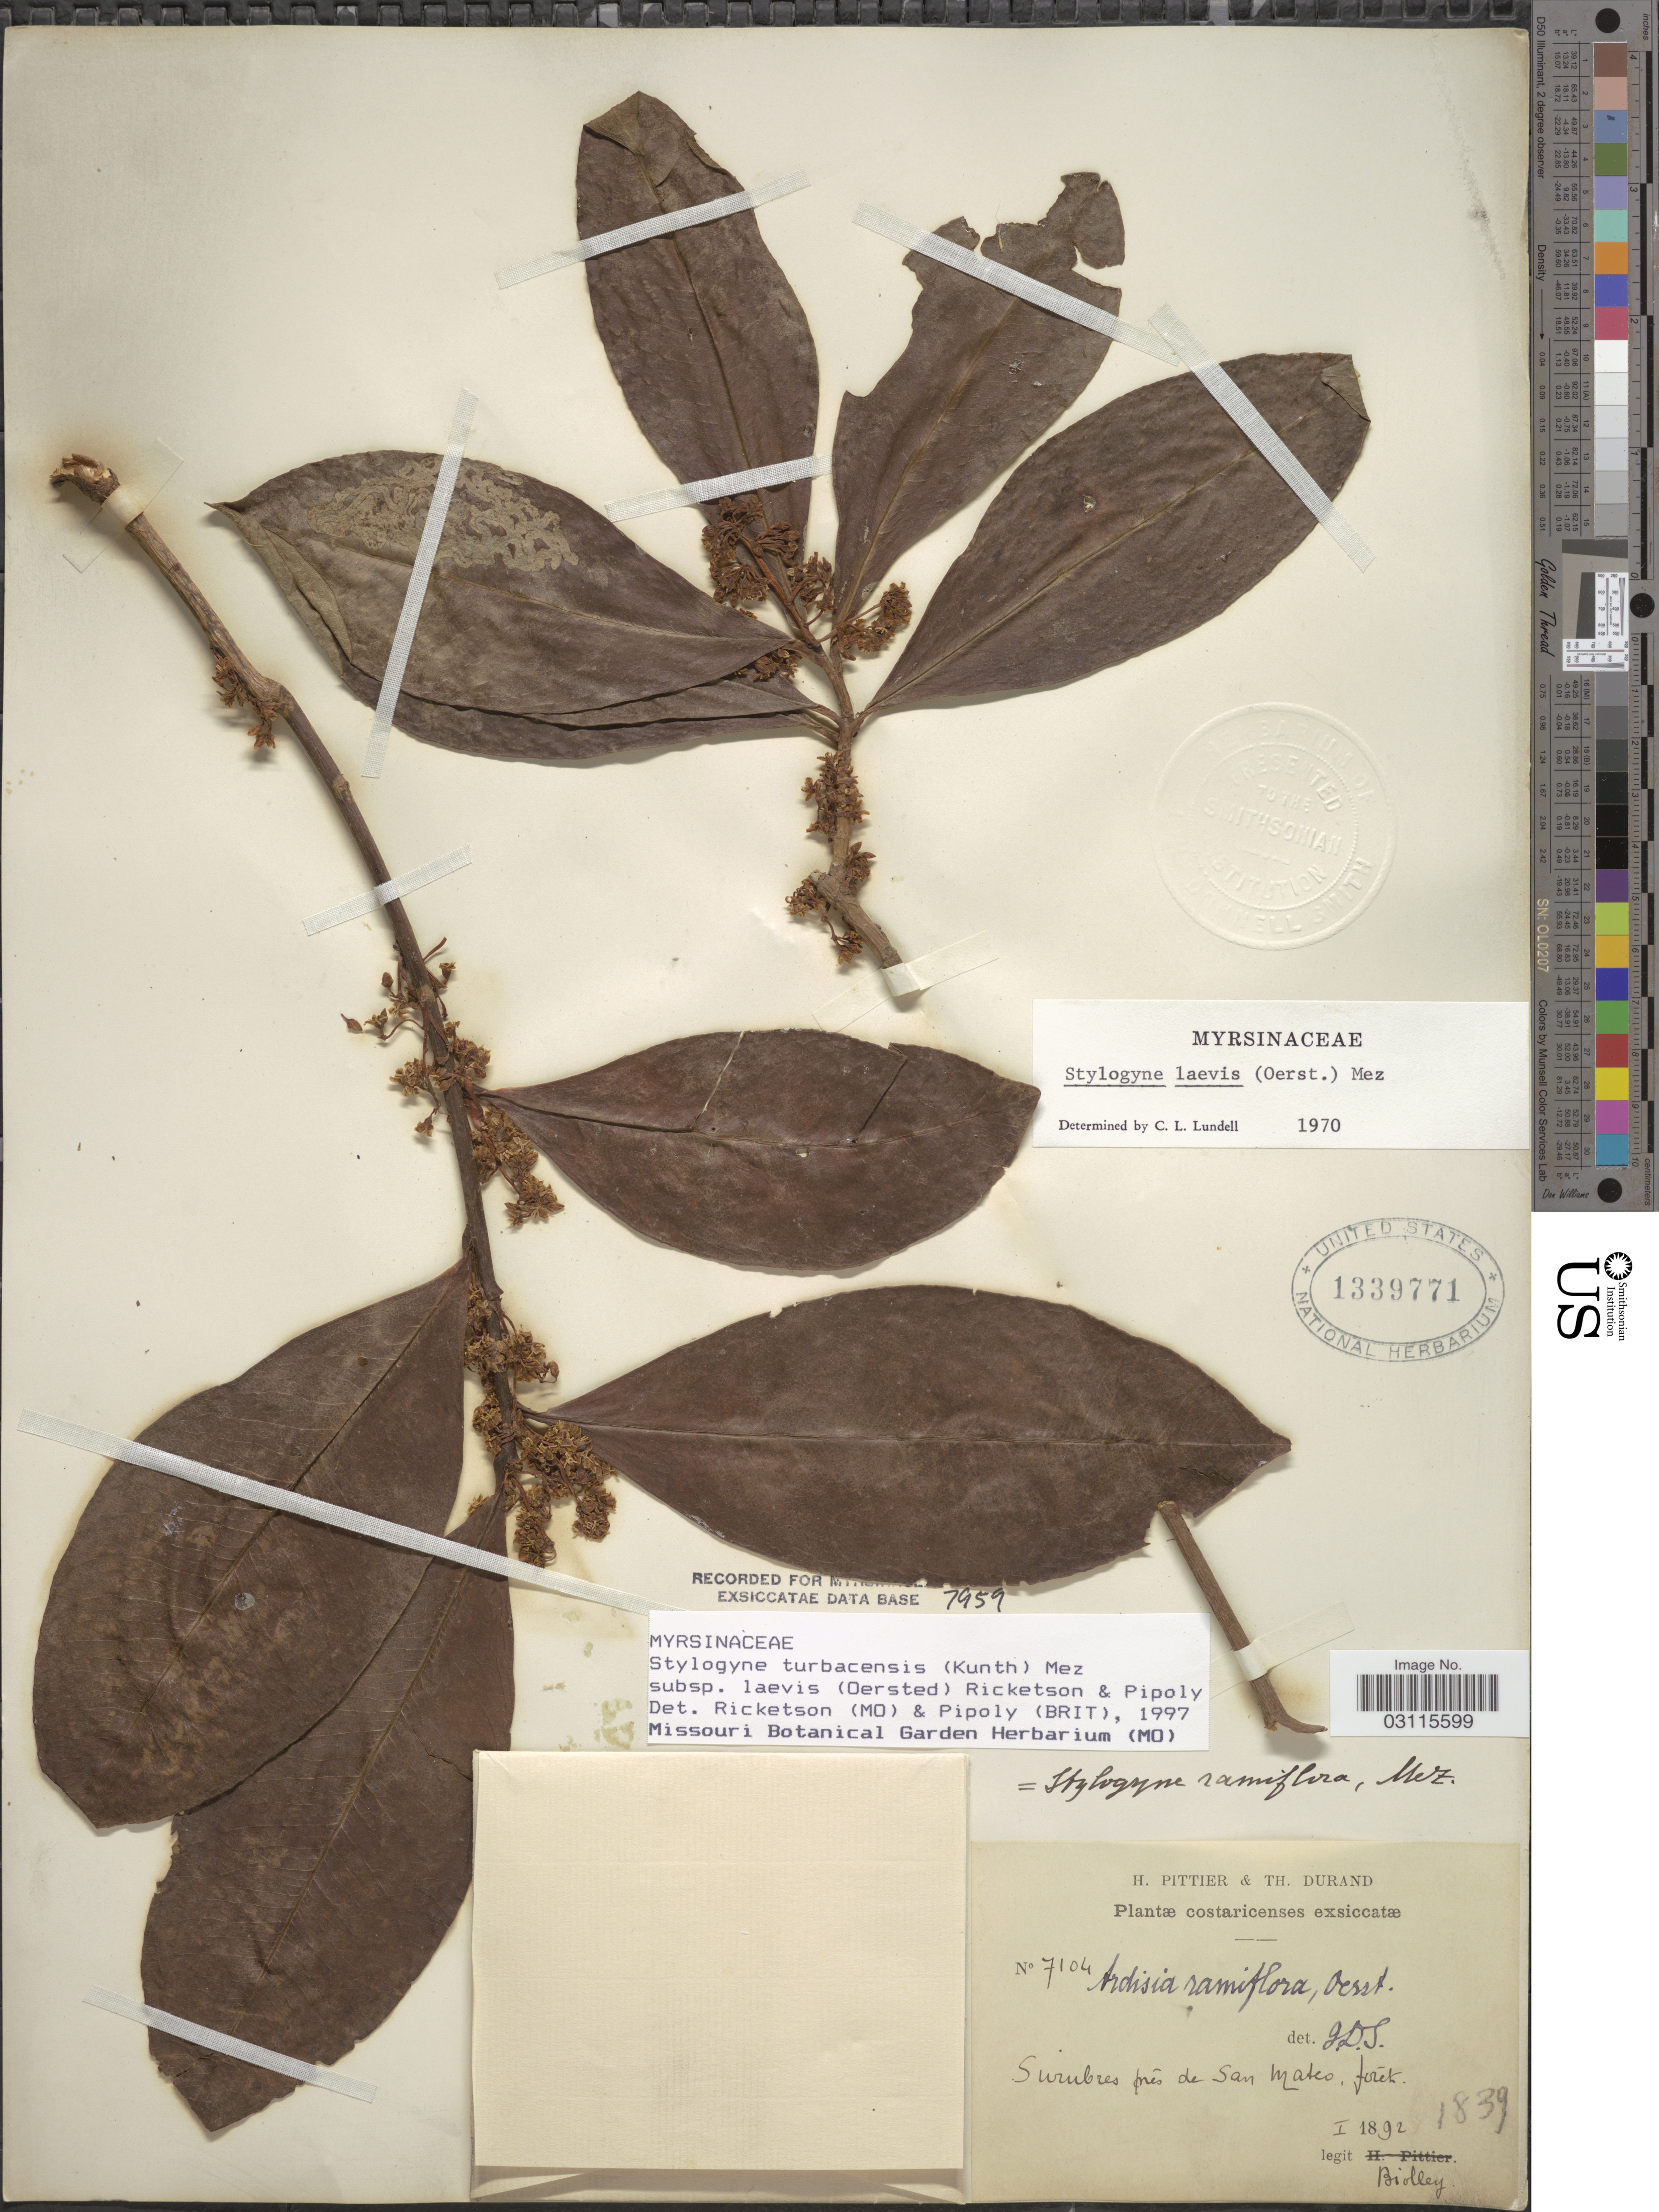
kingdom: Plantae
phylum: Tracheophyta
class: Magnoliopsida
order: Ericales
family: Primulaceae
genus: Stylogyne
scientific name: Stylogyne turbacensis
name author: (Kunth) Mez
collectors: Biolley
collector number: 7104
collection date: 1892-01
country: Costa Rica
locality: Surubres prés de San Mateo, forét.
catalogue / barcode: US 1339771